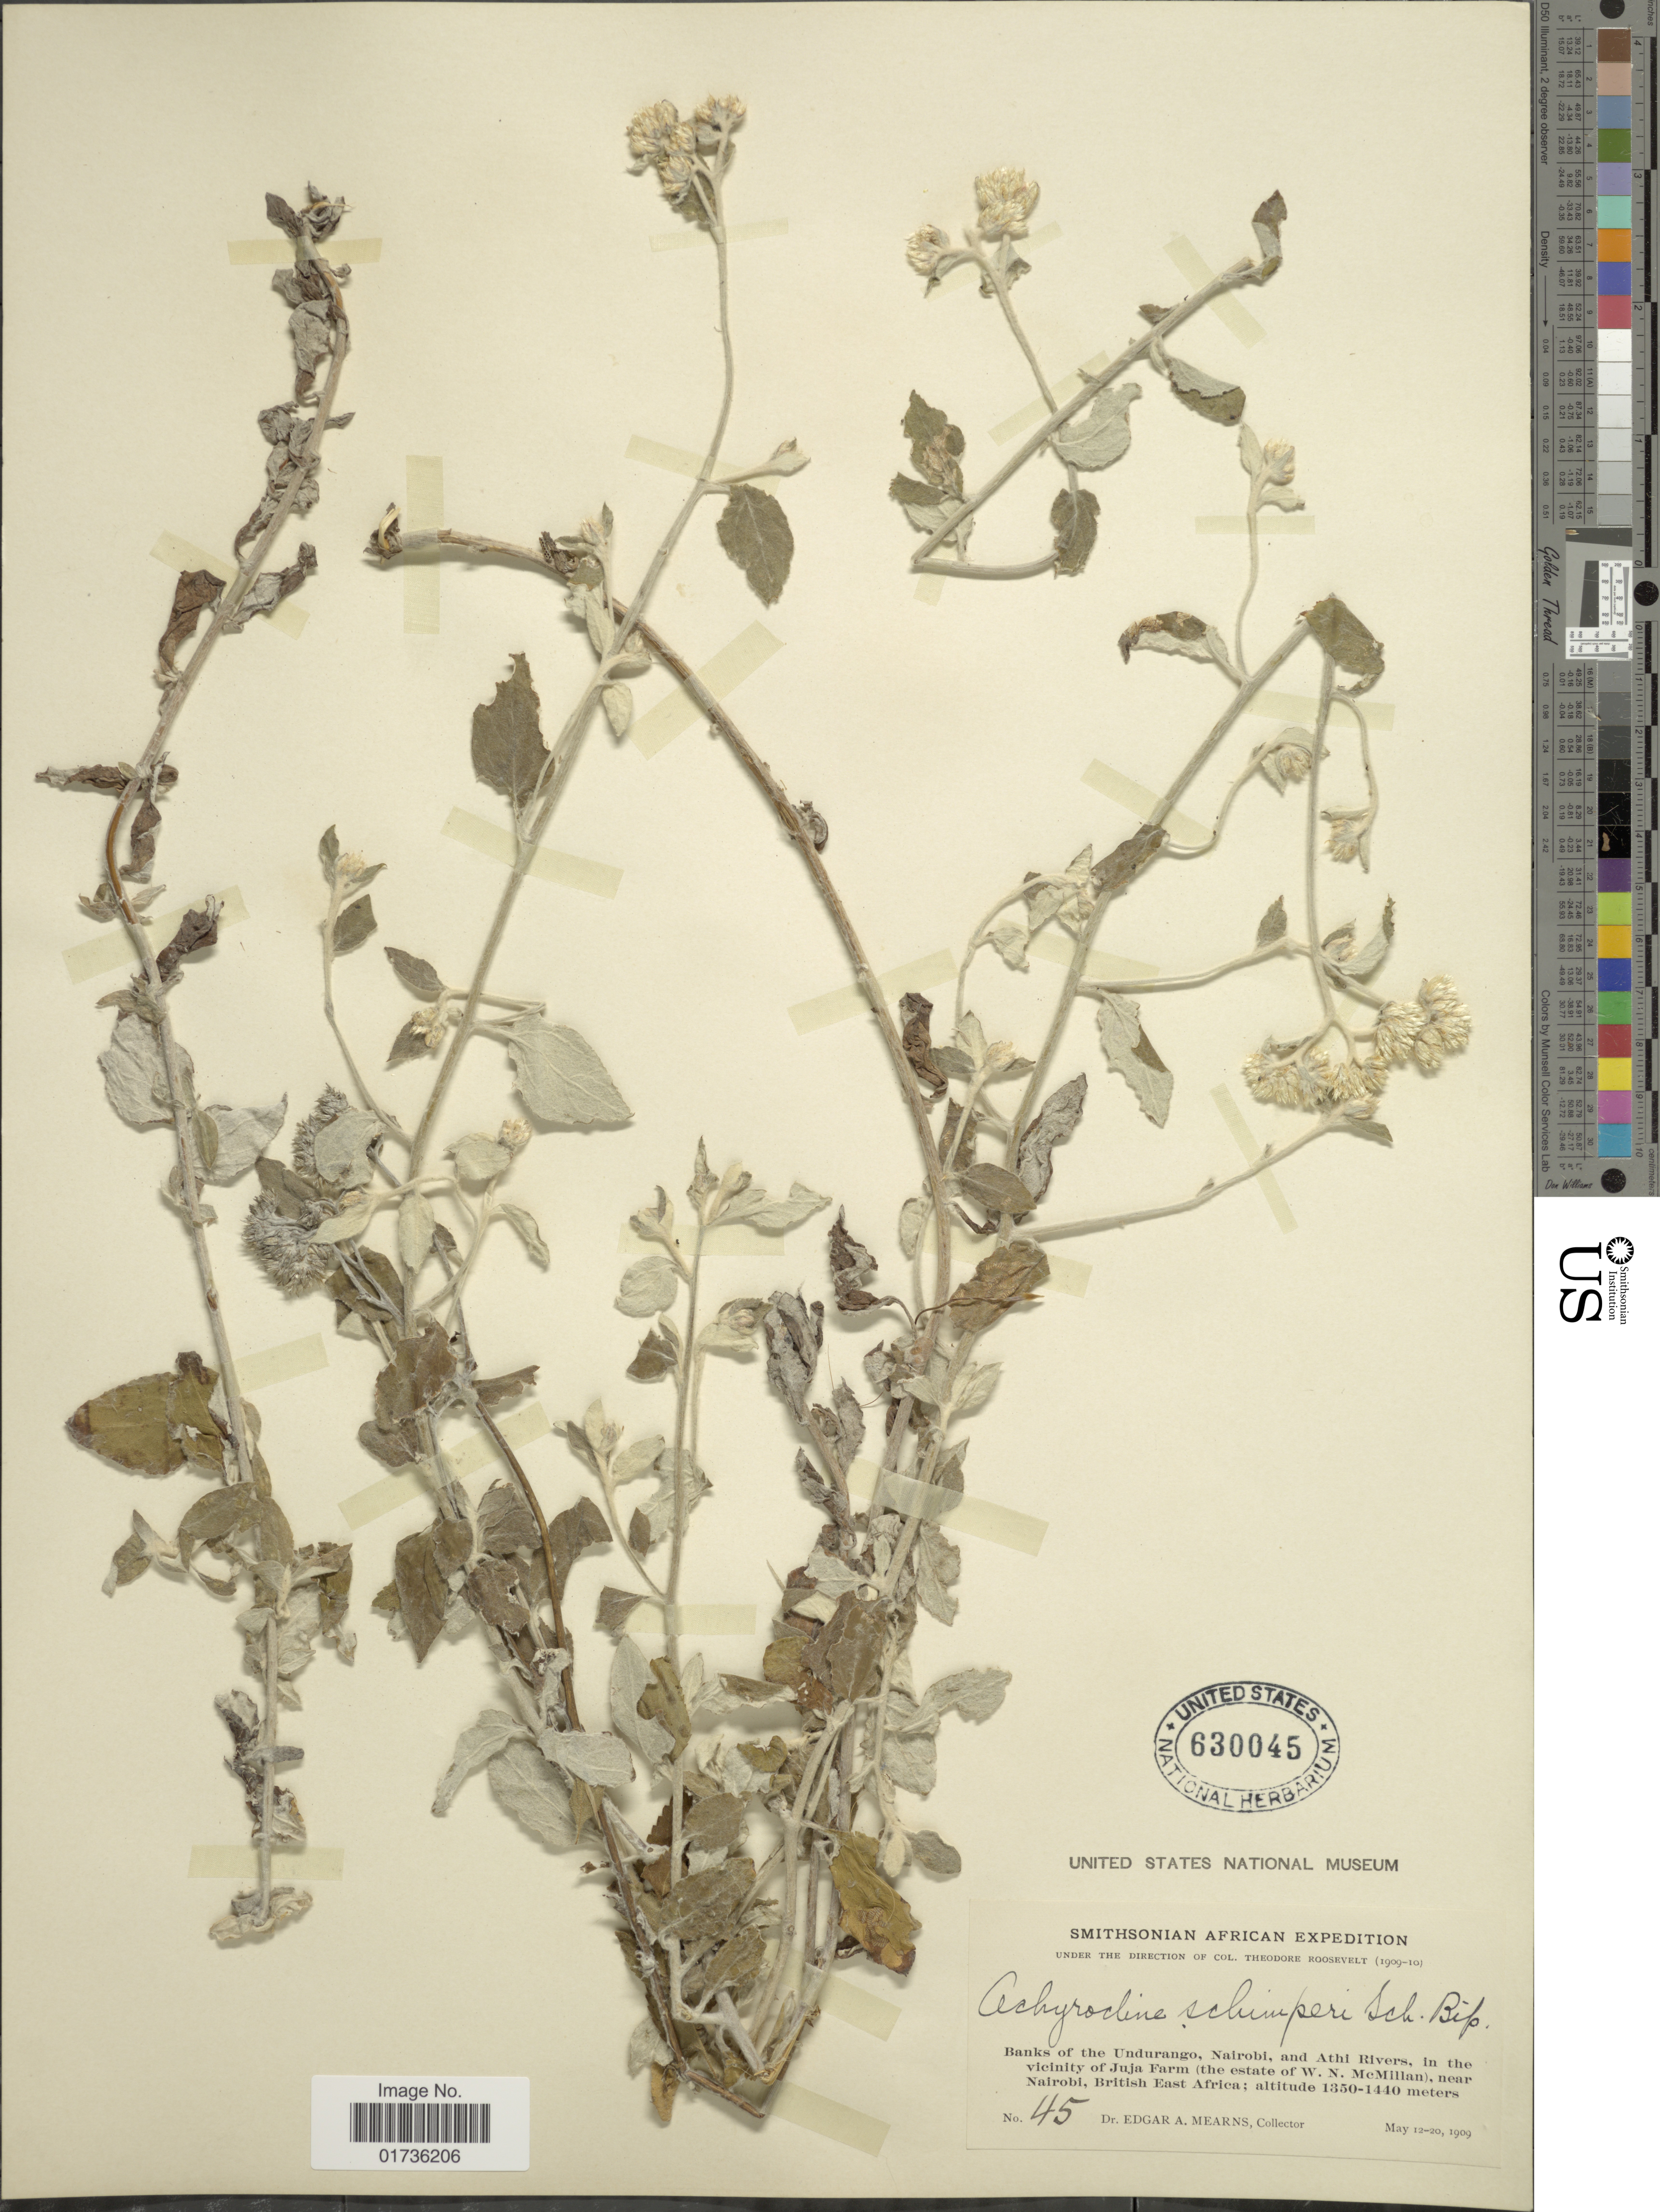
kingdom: Plantae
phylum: Tracheophyta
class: Magnoliopsida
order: Asterales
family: Asteraceae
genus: Achyrocline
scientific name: Achyrocline schimperi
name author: Sch. Bip. ex A. Rich.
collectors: E. A. Mearns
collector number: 45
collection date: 1909-05-12/1909-05-20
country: Kenya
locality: Banks of the Undurango, Nairobi, and Athi Rivers, in the vicinity of Juja Farm (the Estate of W.N. McMillan), near Nairobi, British East Africa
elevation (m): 1350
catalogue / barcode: US 630045